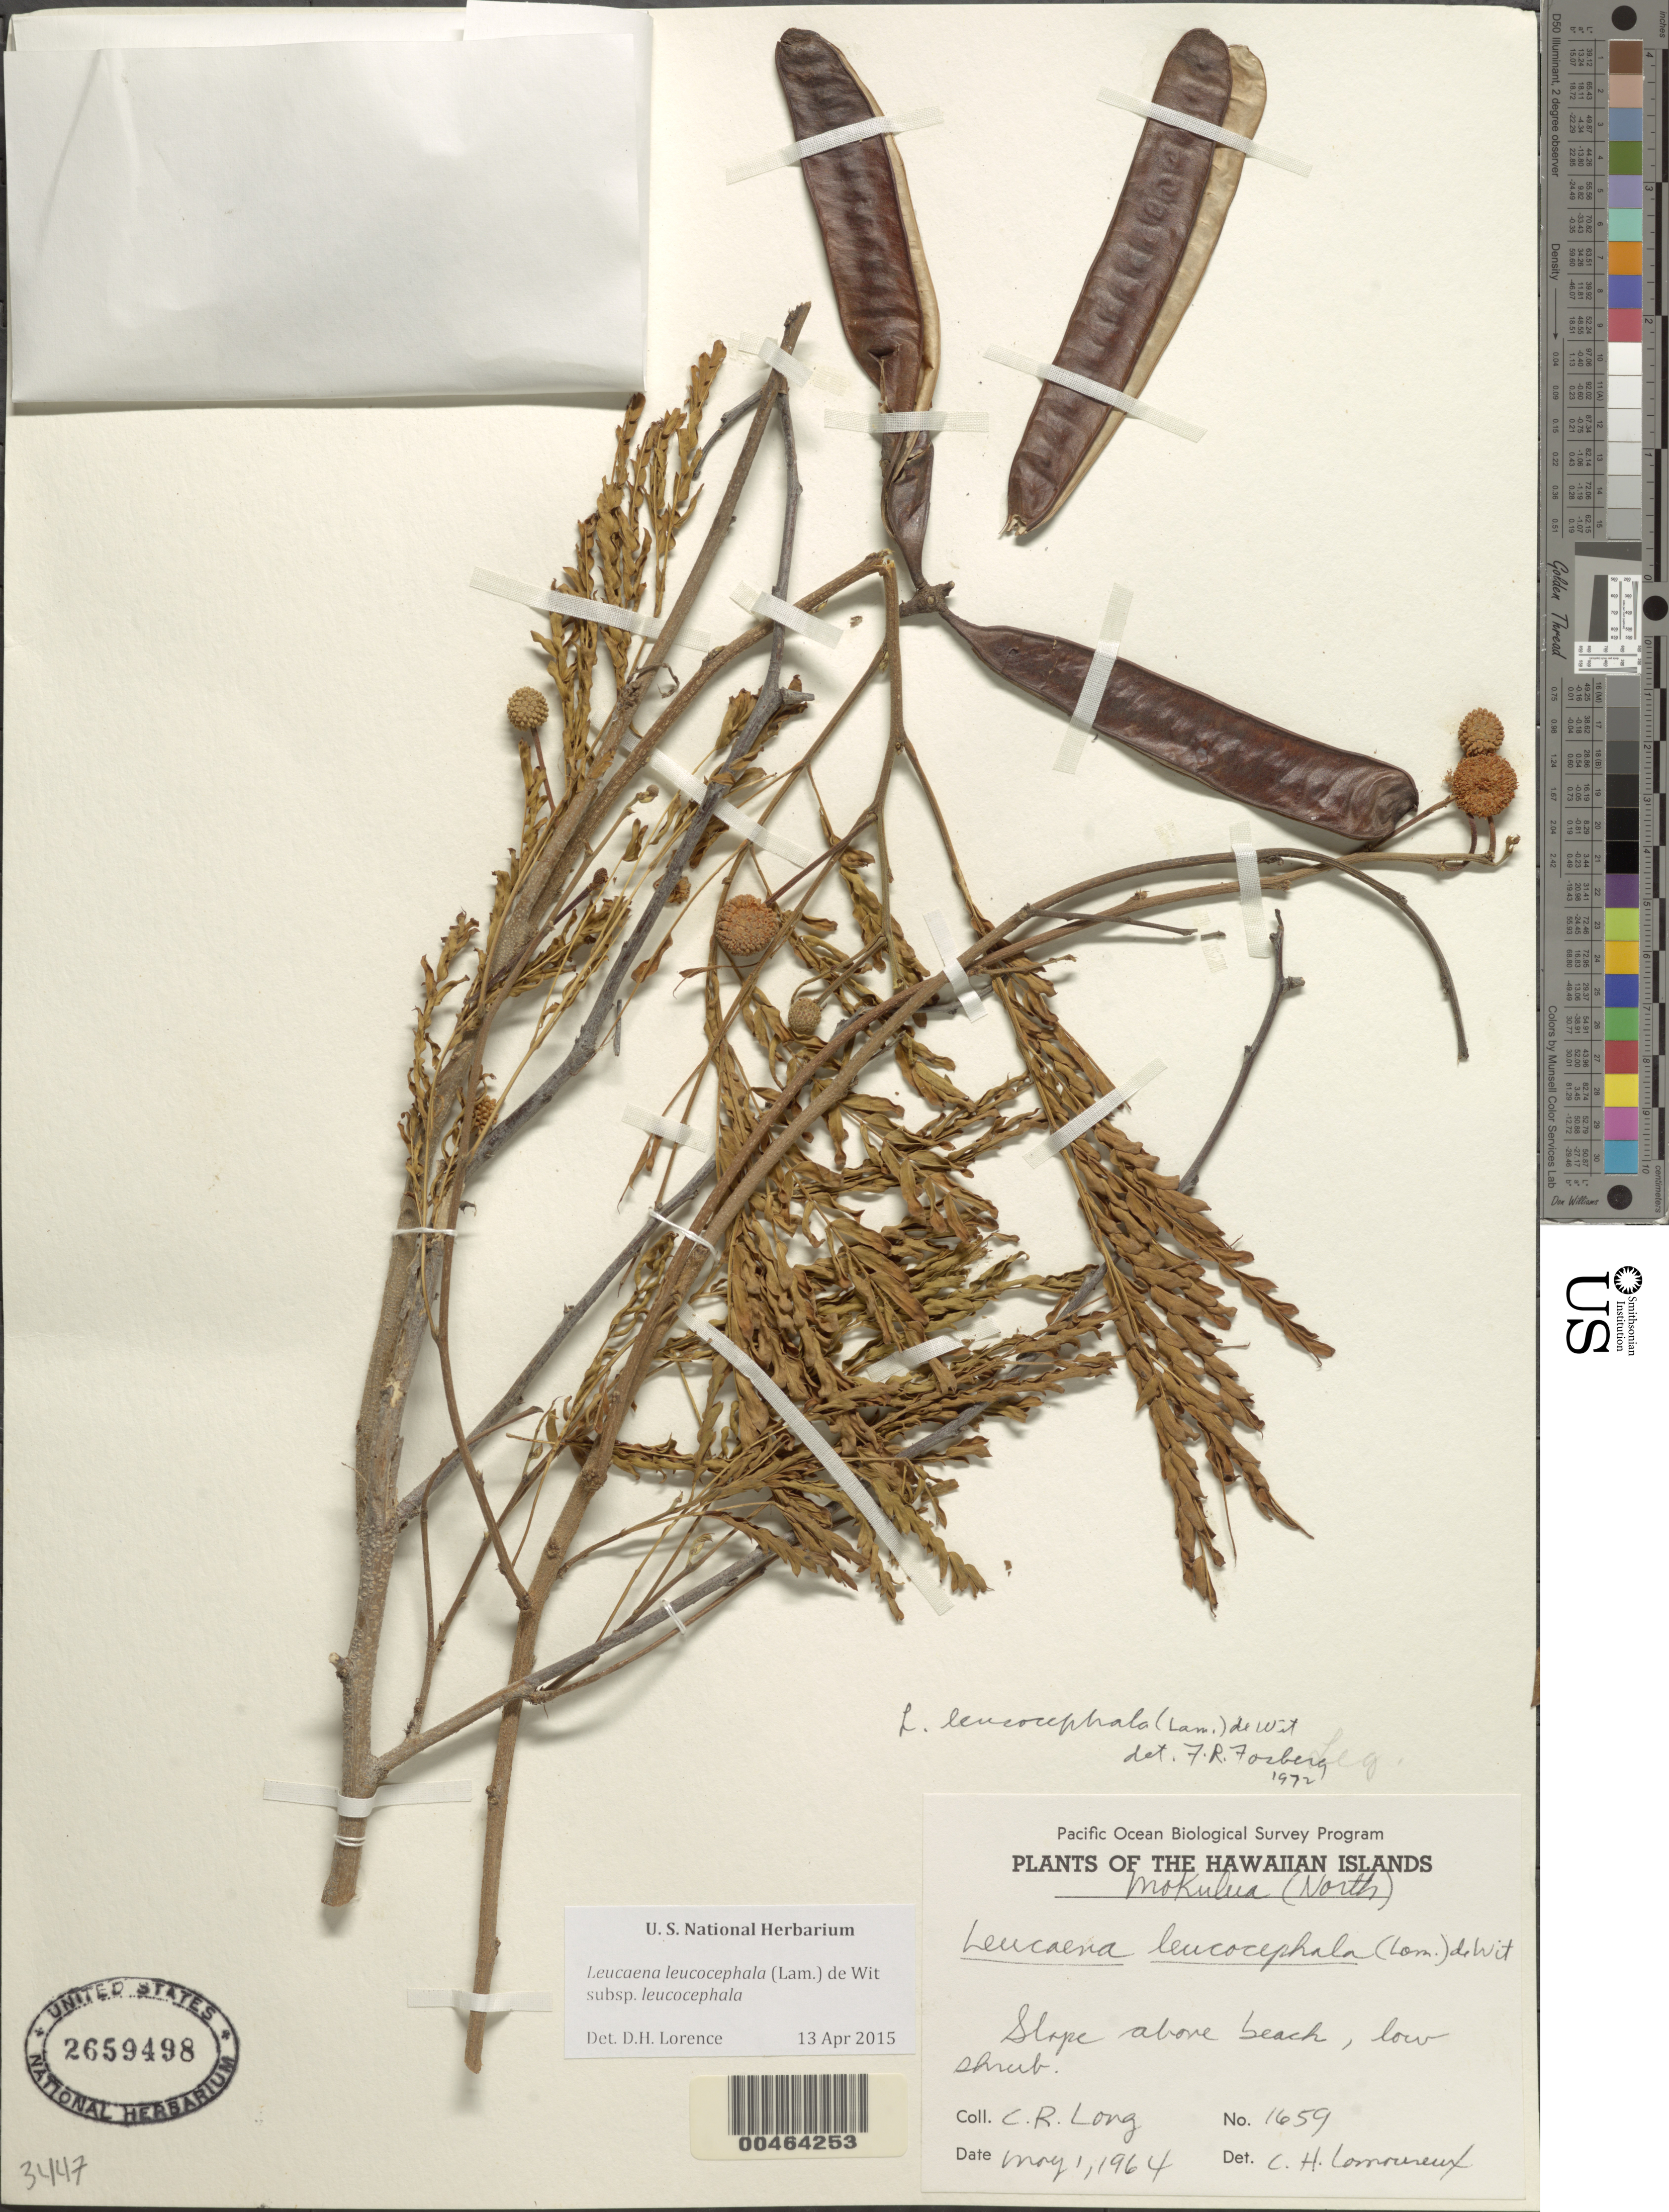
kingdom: Plantae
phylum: Tracheophyta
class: Magnoliopsida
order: Fabales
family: Fabaceae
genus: Leucaena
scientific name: Leucaena leucocephala subsp. leucocephala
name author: (Lam.) de Wit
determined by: Lorence, David H., (PTBG), National Tropical Botanical Garden (UNITED STATES)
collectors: C. Long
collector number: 1659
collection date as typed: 1 May 1964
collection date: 1964-05-01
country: United States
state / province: Hawaii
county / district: Honolulu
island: Mokulua Islets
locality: Mokulua (North), slope above beach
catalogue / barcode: US 2659498